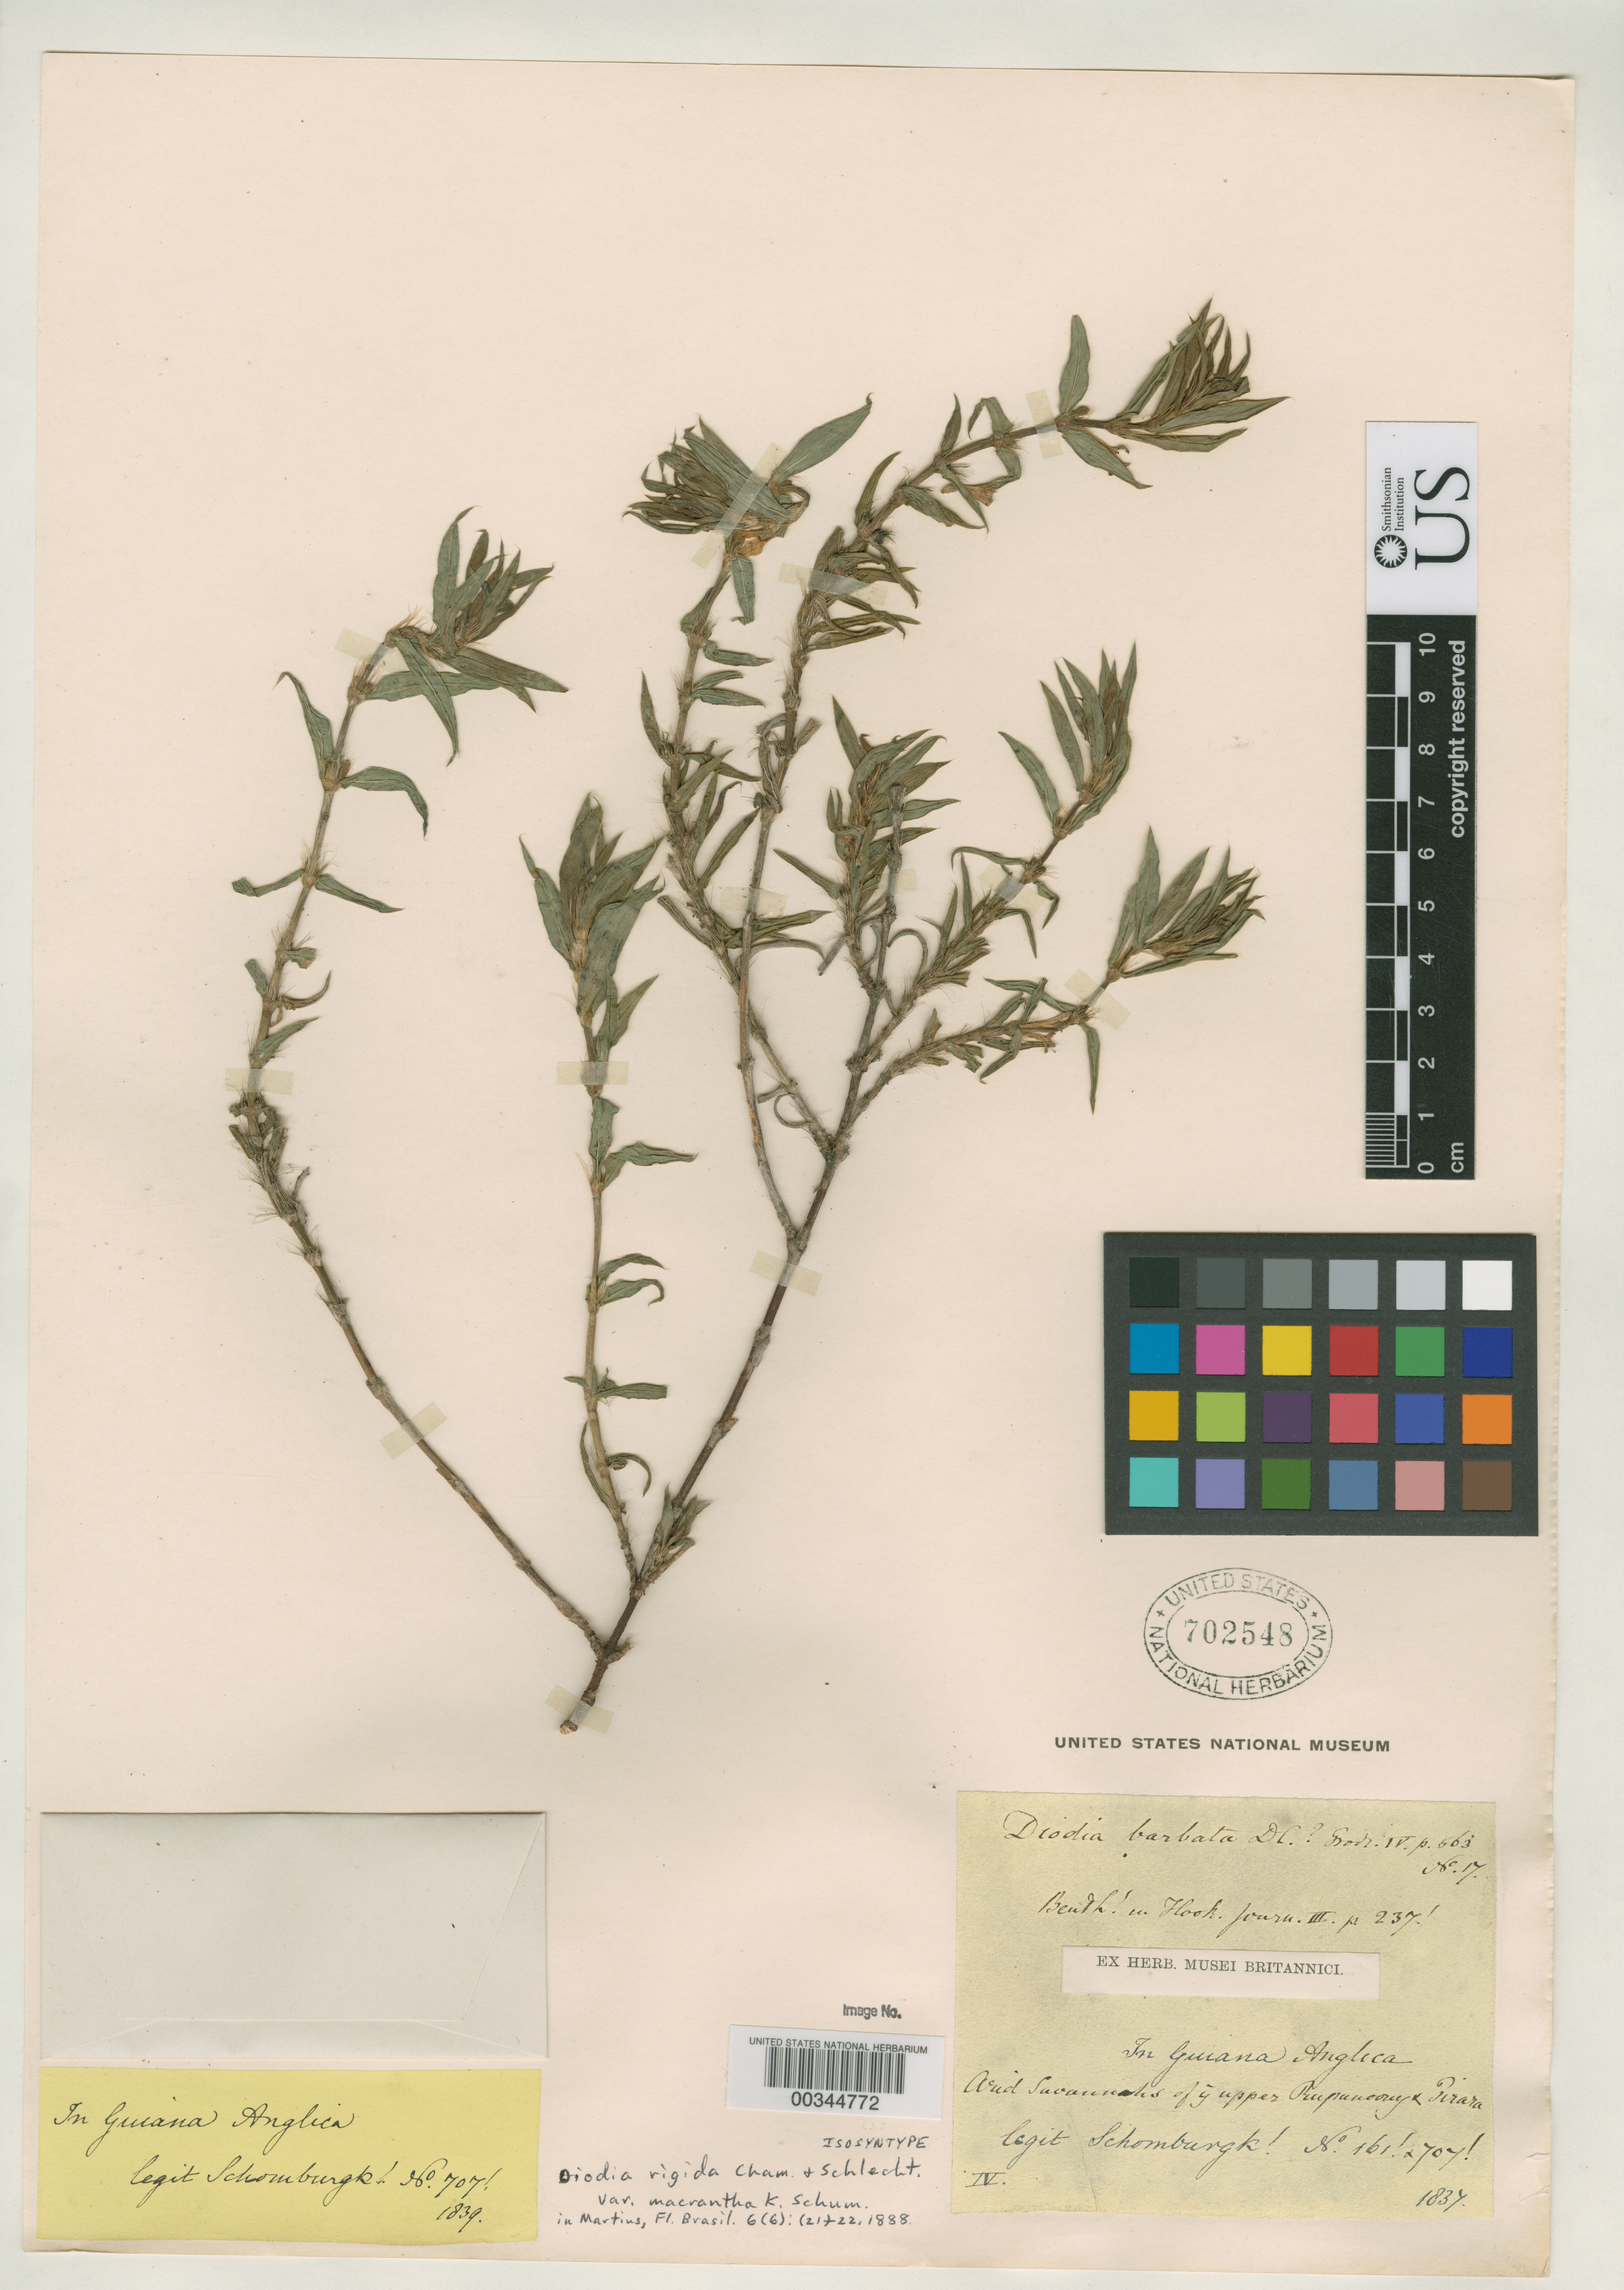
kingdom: Plantae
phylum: Tracheophyta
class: Magnoliopsida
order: Gentianales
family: Rubiaceae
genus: Diodia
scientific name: Diodia rigida var. macrantha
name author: K. Schum. in Mart.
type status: Isosyntype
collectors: M. R. Schomburgk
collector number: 707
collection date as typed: Apr 1837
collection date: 1837-04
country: Guyana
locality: Arid savannahs of upper Rupunooryk & Pirara.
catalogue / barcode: US 702548